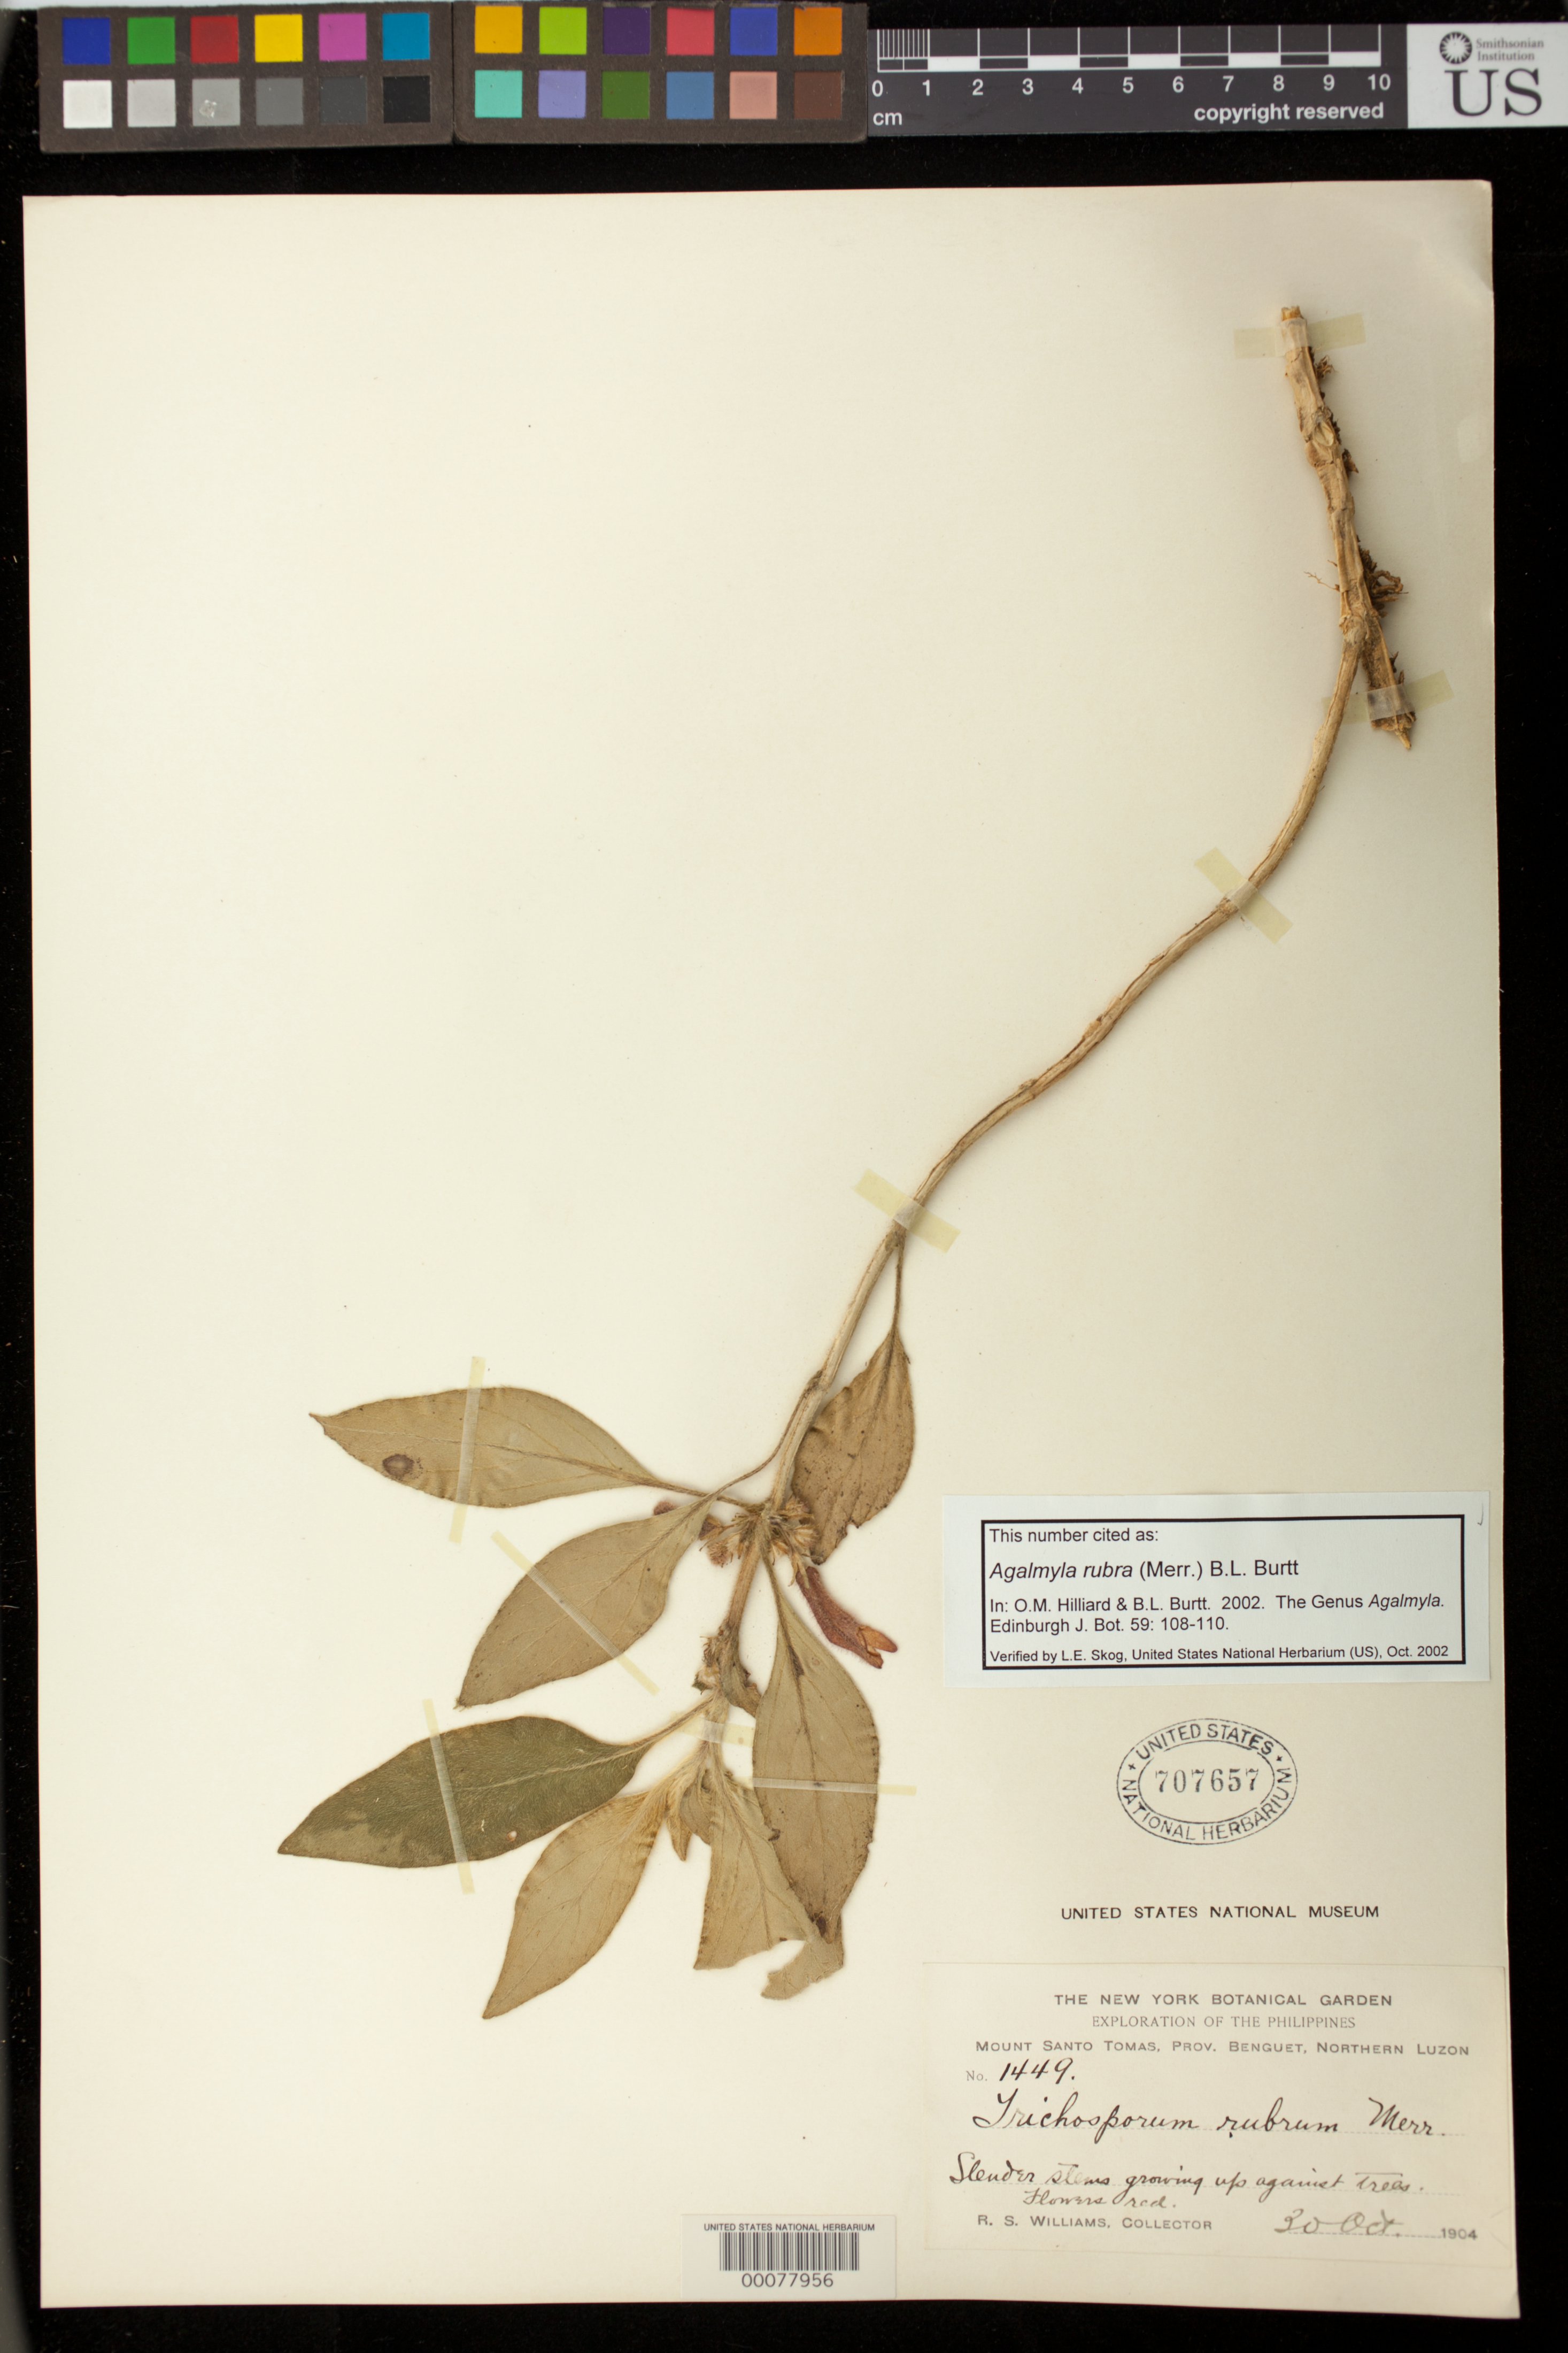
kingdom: Plantae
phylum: Tracheophyta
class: Magnoliopsida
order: Lamiales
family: Gesneriaceae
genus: Agalmyla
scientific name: Agalmyla rubrum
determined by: Hilliard, O. M.; Burtt, B. L.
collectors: R. S. Williams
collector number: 1449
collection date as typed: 30 Oct 1904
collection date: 1904-10-30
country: Philippines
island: Luzon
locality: Mount Santo Tomas, Prov. Benguet, Northern Luzon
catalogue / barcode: US 707657